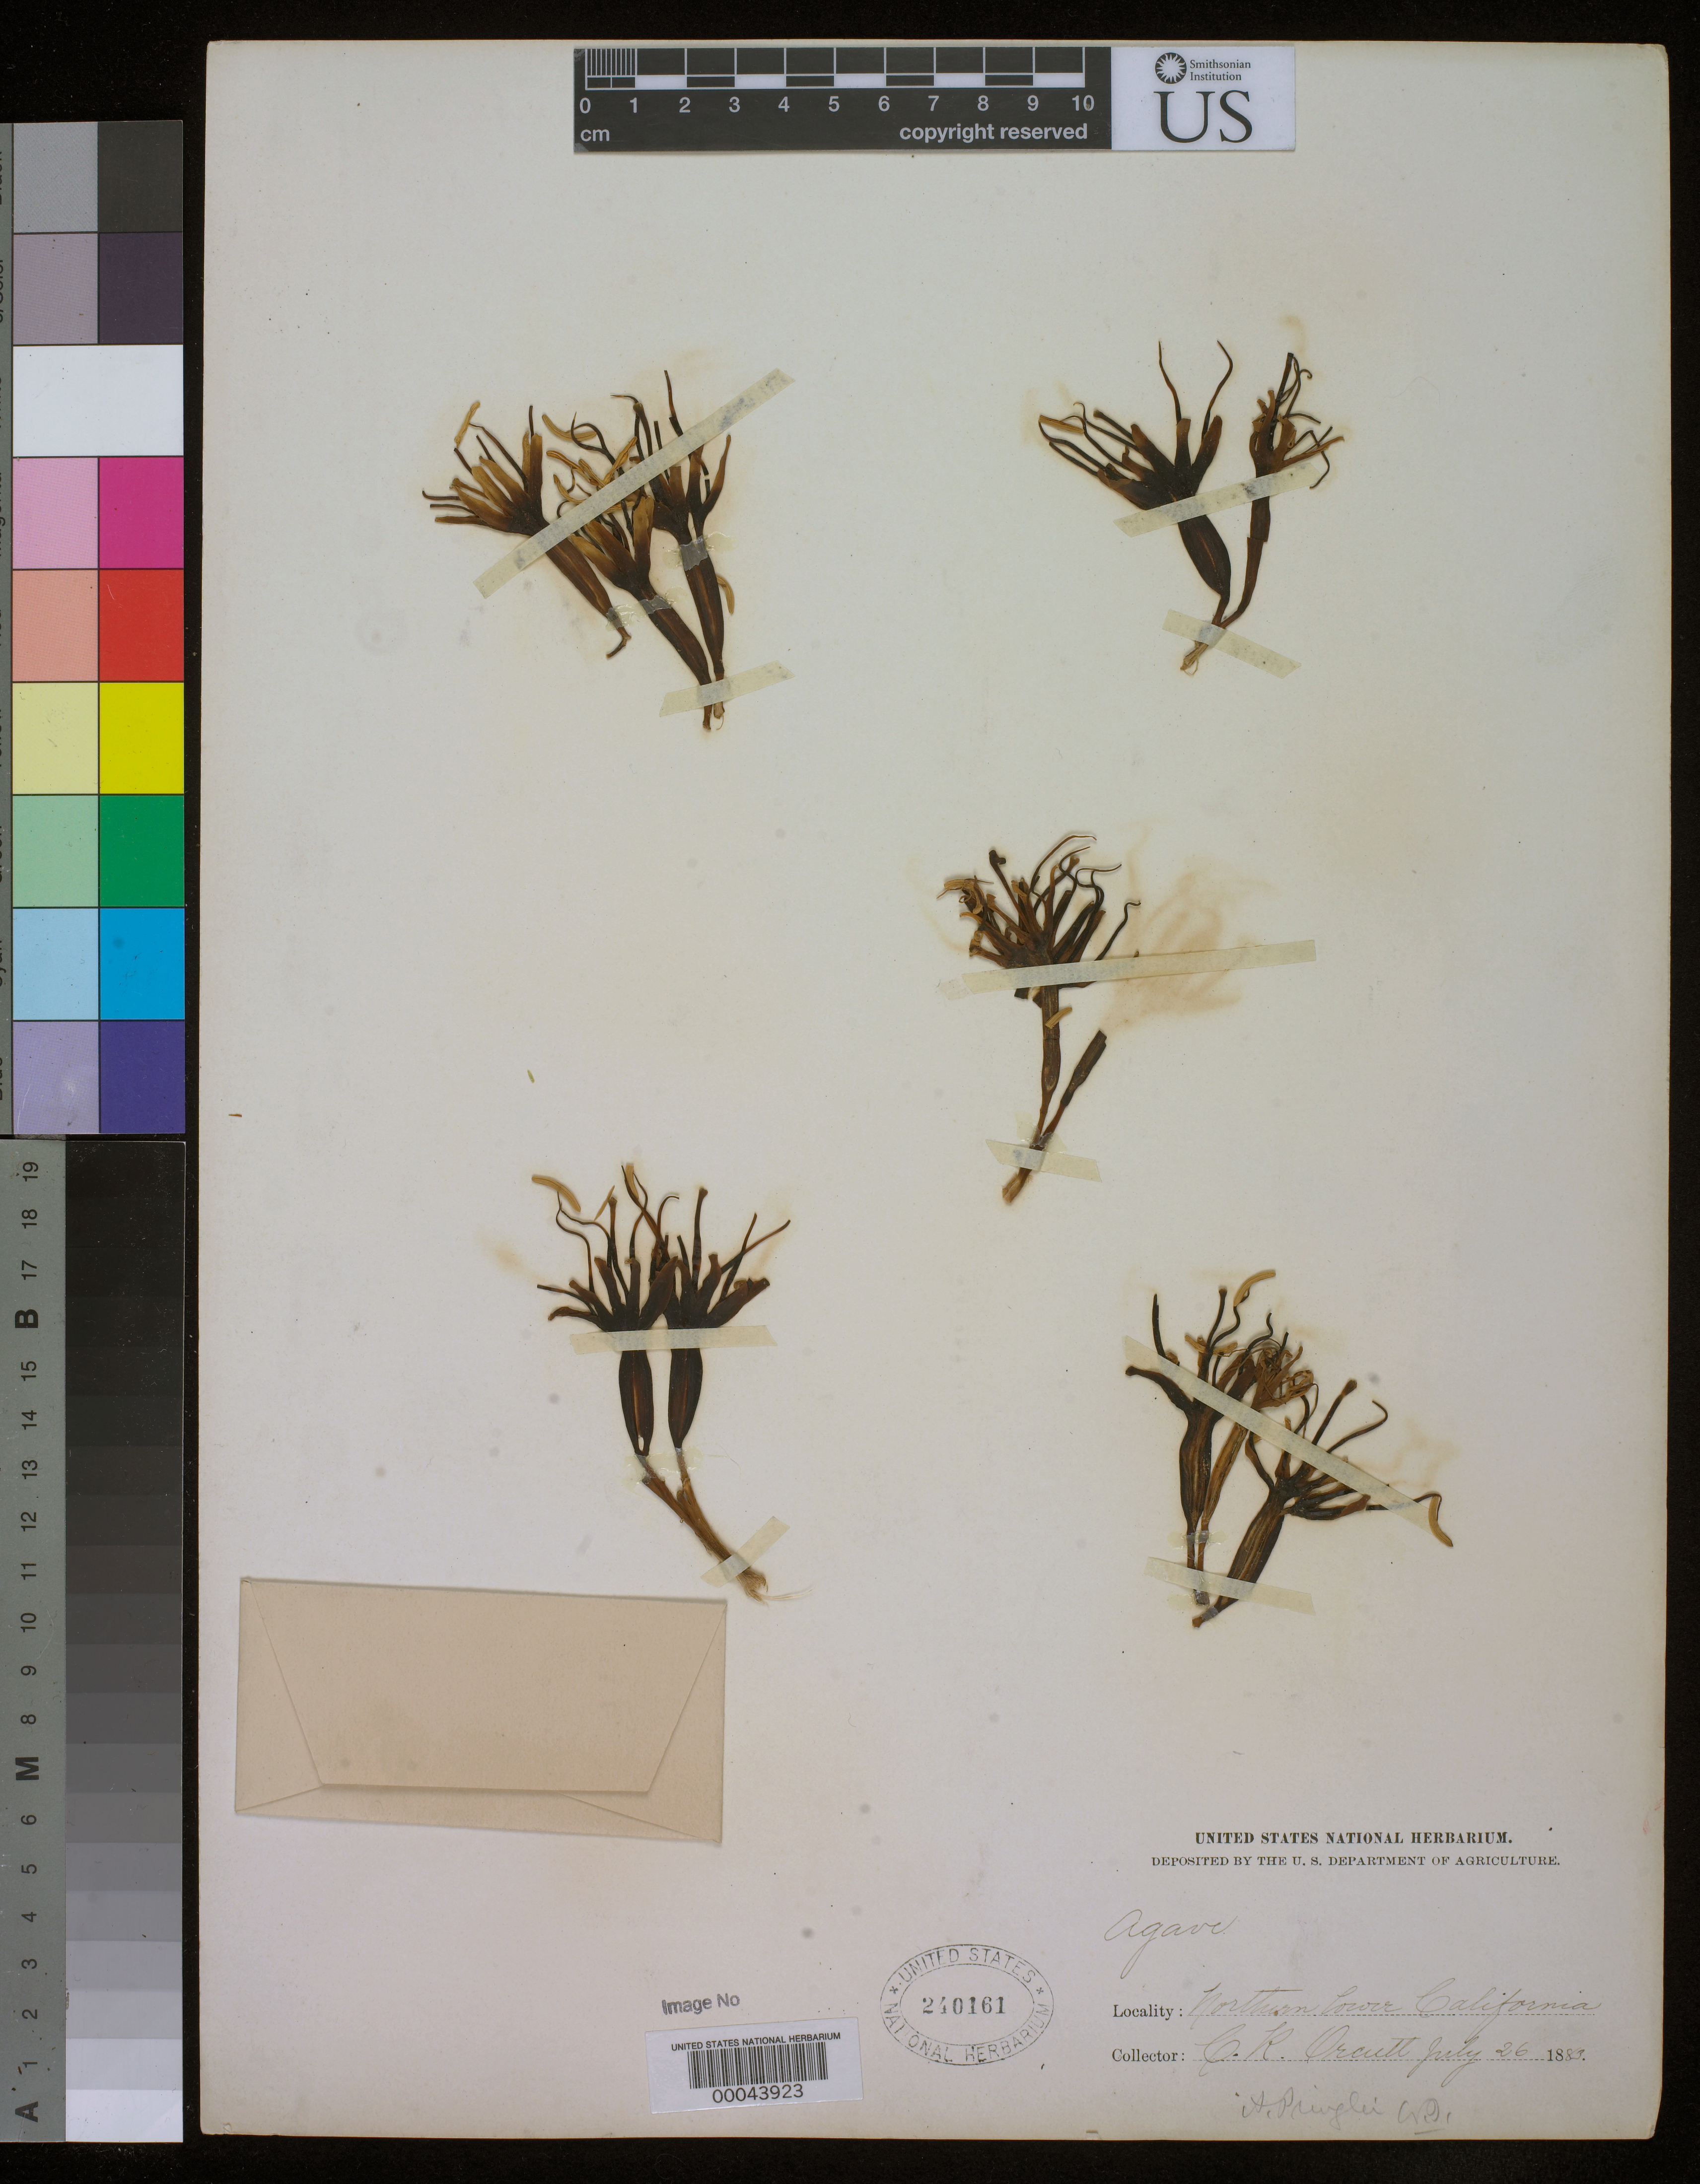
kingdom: Plantae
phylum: Tracheophyta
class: Liliopsida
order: Asparagales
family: Asparagaceae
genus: Agave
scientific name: Agave deserti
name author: Engelm.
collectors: C. R. Orcutt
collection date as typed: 26 Jul 1883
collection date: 1883-07-26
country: Mexico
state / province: Baja California Norte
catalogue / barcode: US 240161